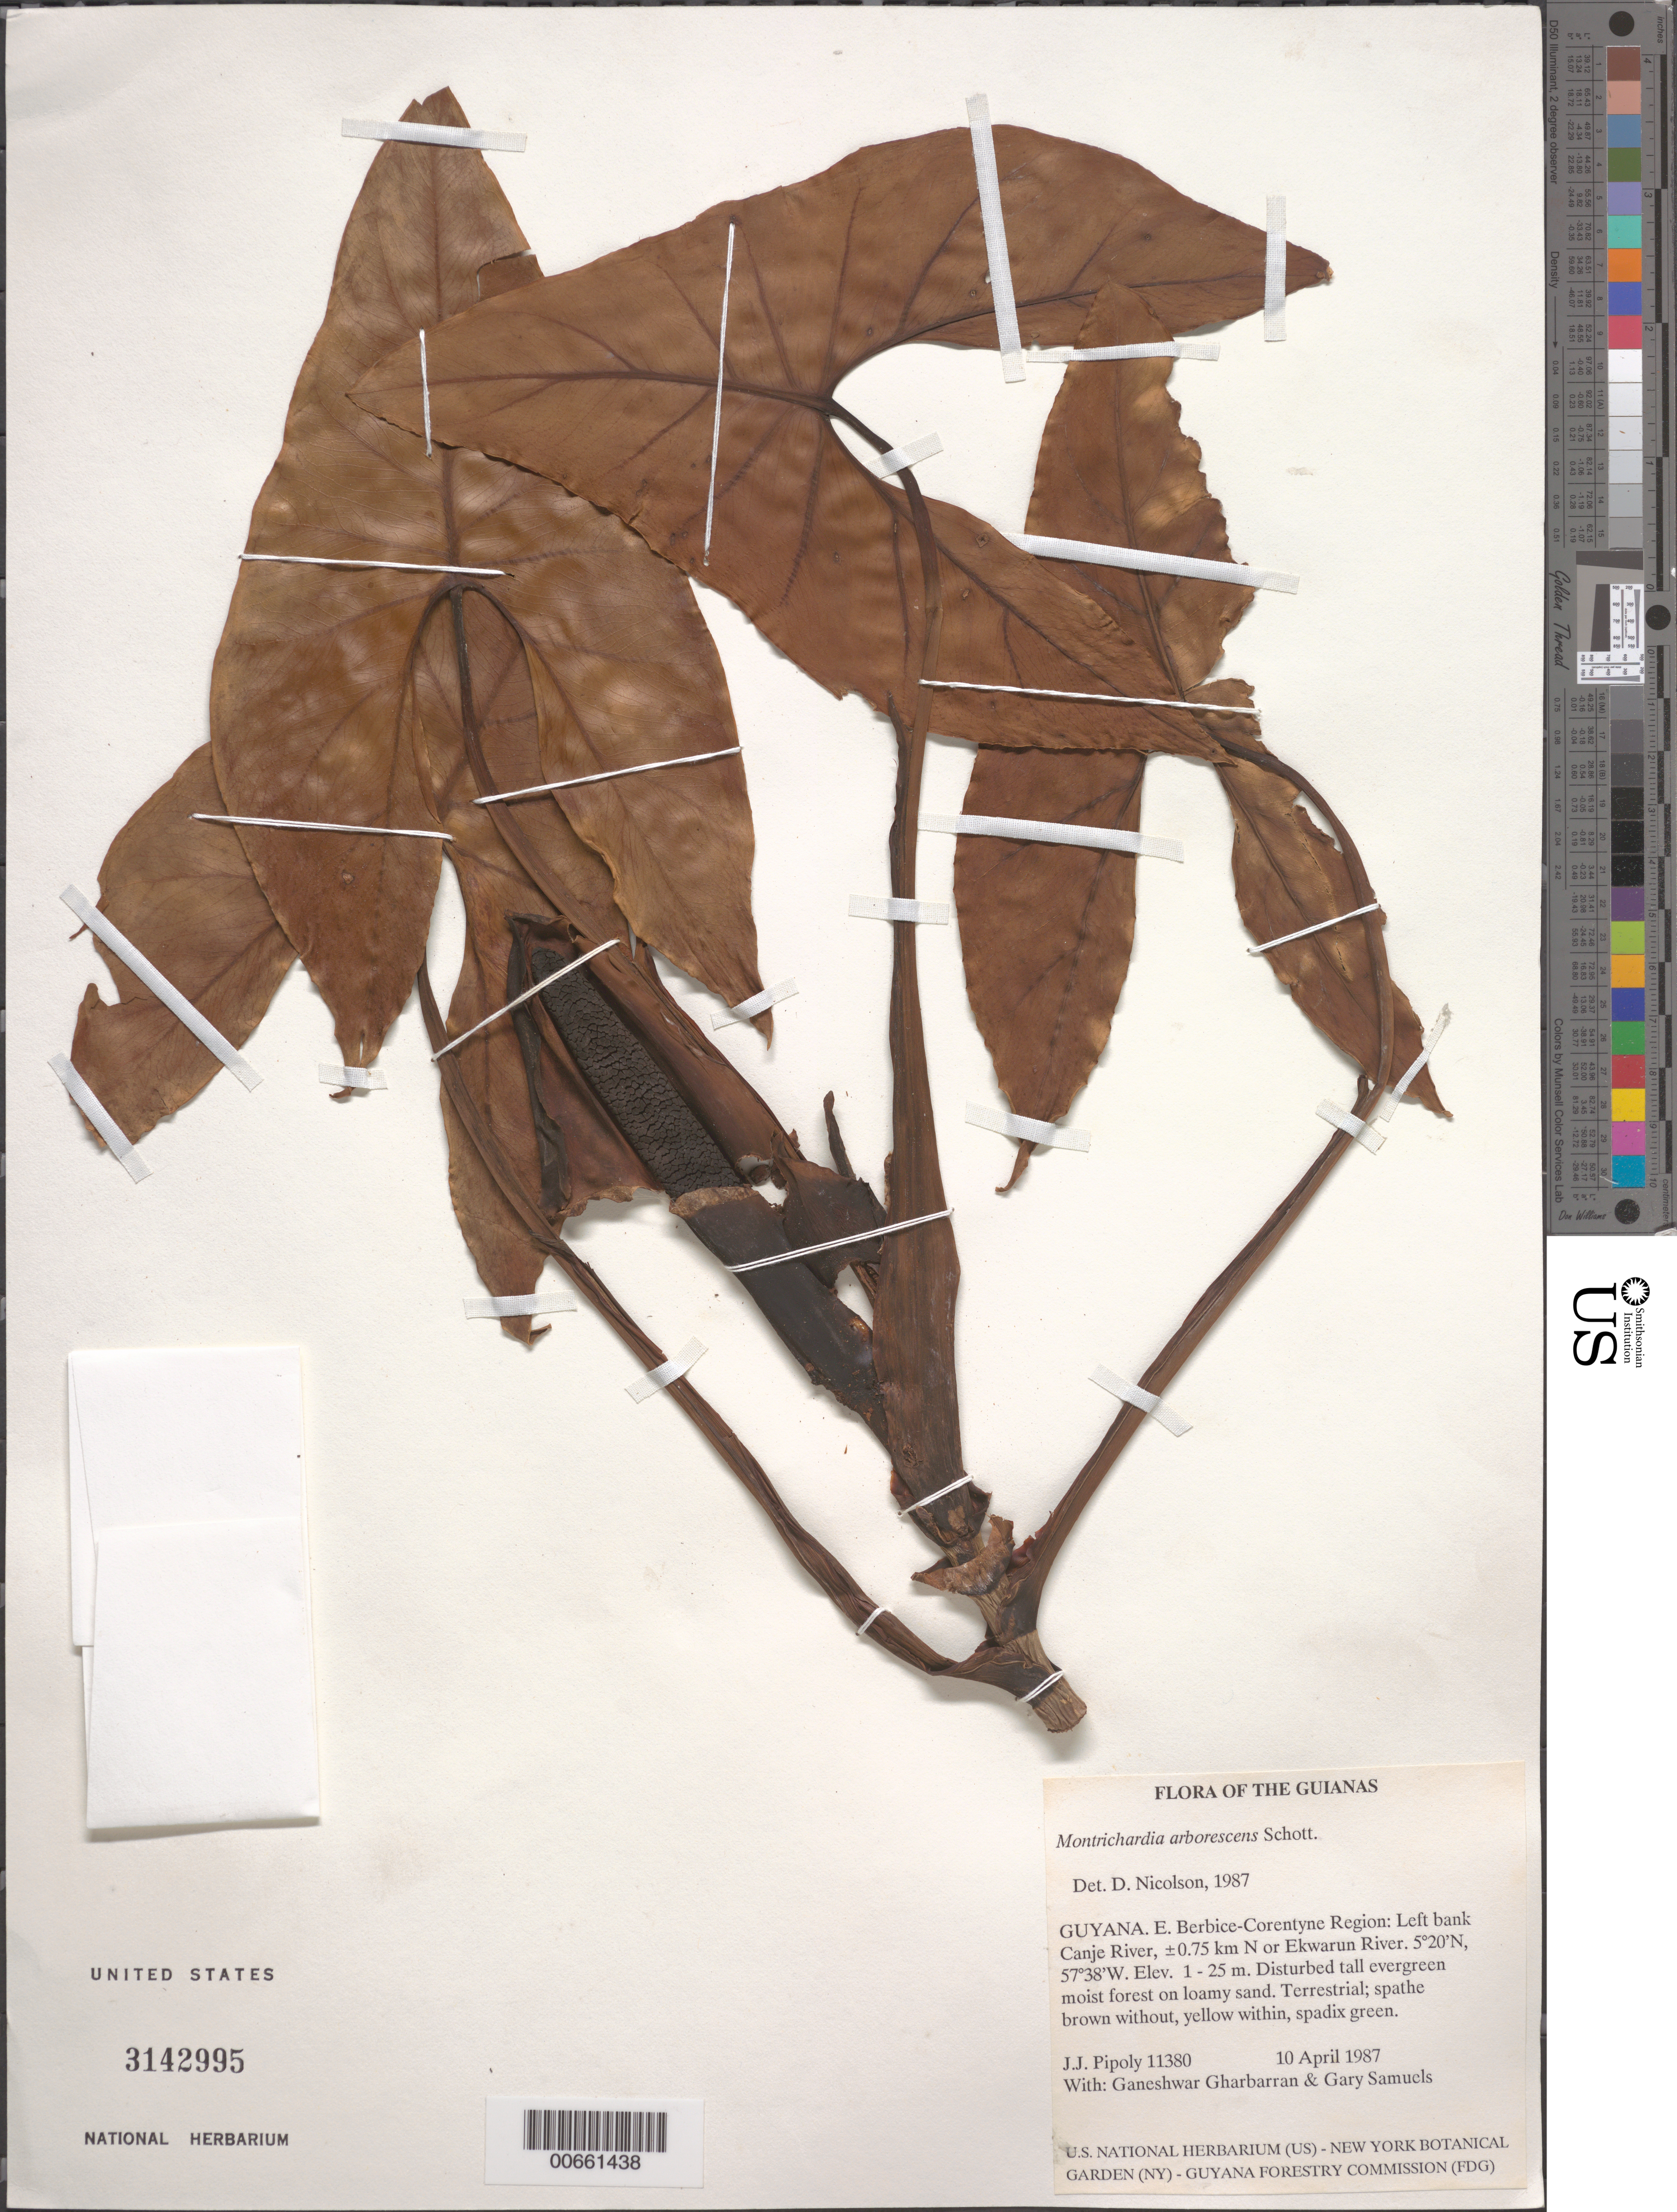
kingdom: Plantae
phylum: Tracheophyta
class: Liliopsida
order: Alismatales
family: Araceae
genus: Montrichardia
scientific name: Montrichardia arborescens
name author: (L.) Schott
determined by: Nicolson, Dan H.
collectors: J. J. Pipoly, G. Gharbarran & G. Samuels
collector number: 11380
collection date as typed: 10 April 1987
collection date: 1987-04-10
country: Guyana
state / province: E. Berbice-Corentyne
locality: Canje River, ± 0.75 km N of Ekwarun River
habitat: Disturbed tall evergreen moist forest on loamy sand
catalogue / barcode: US 3142995